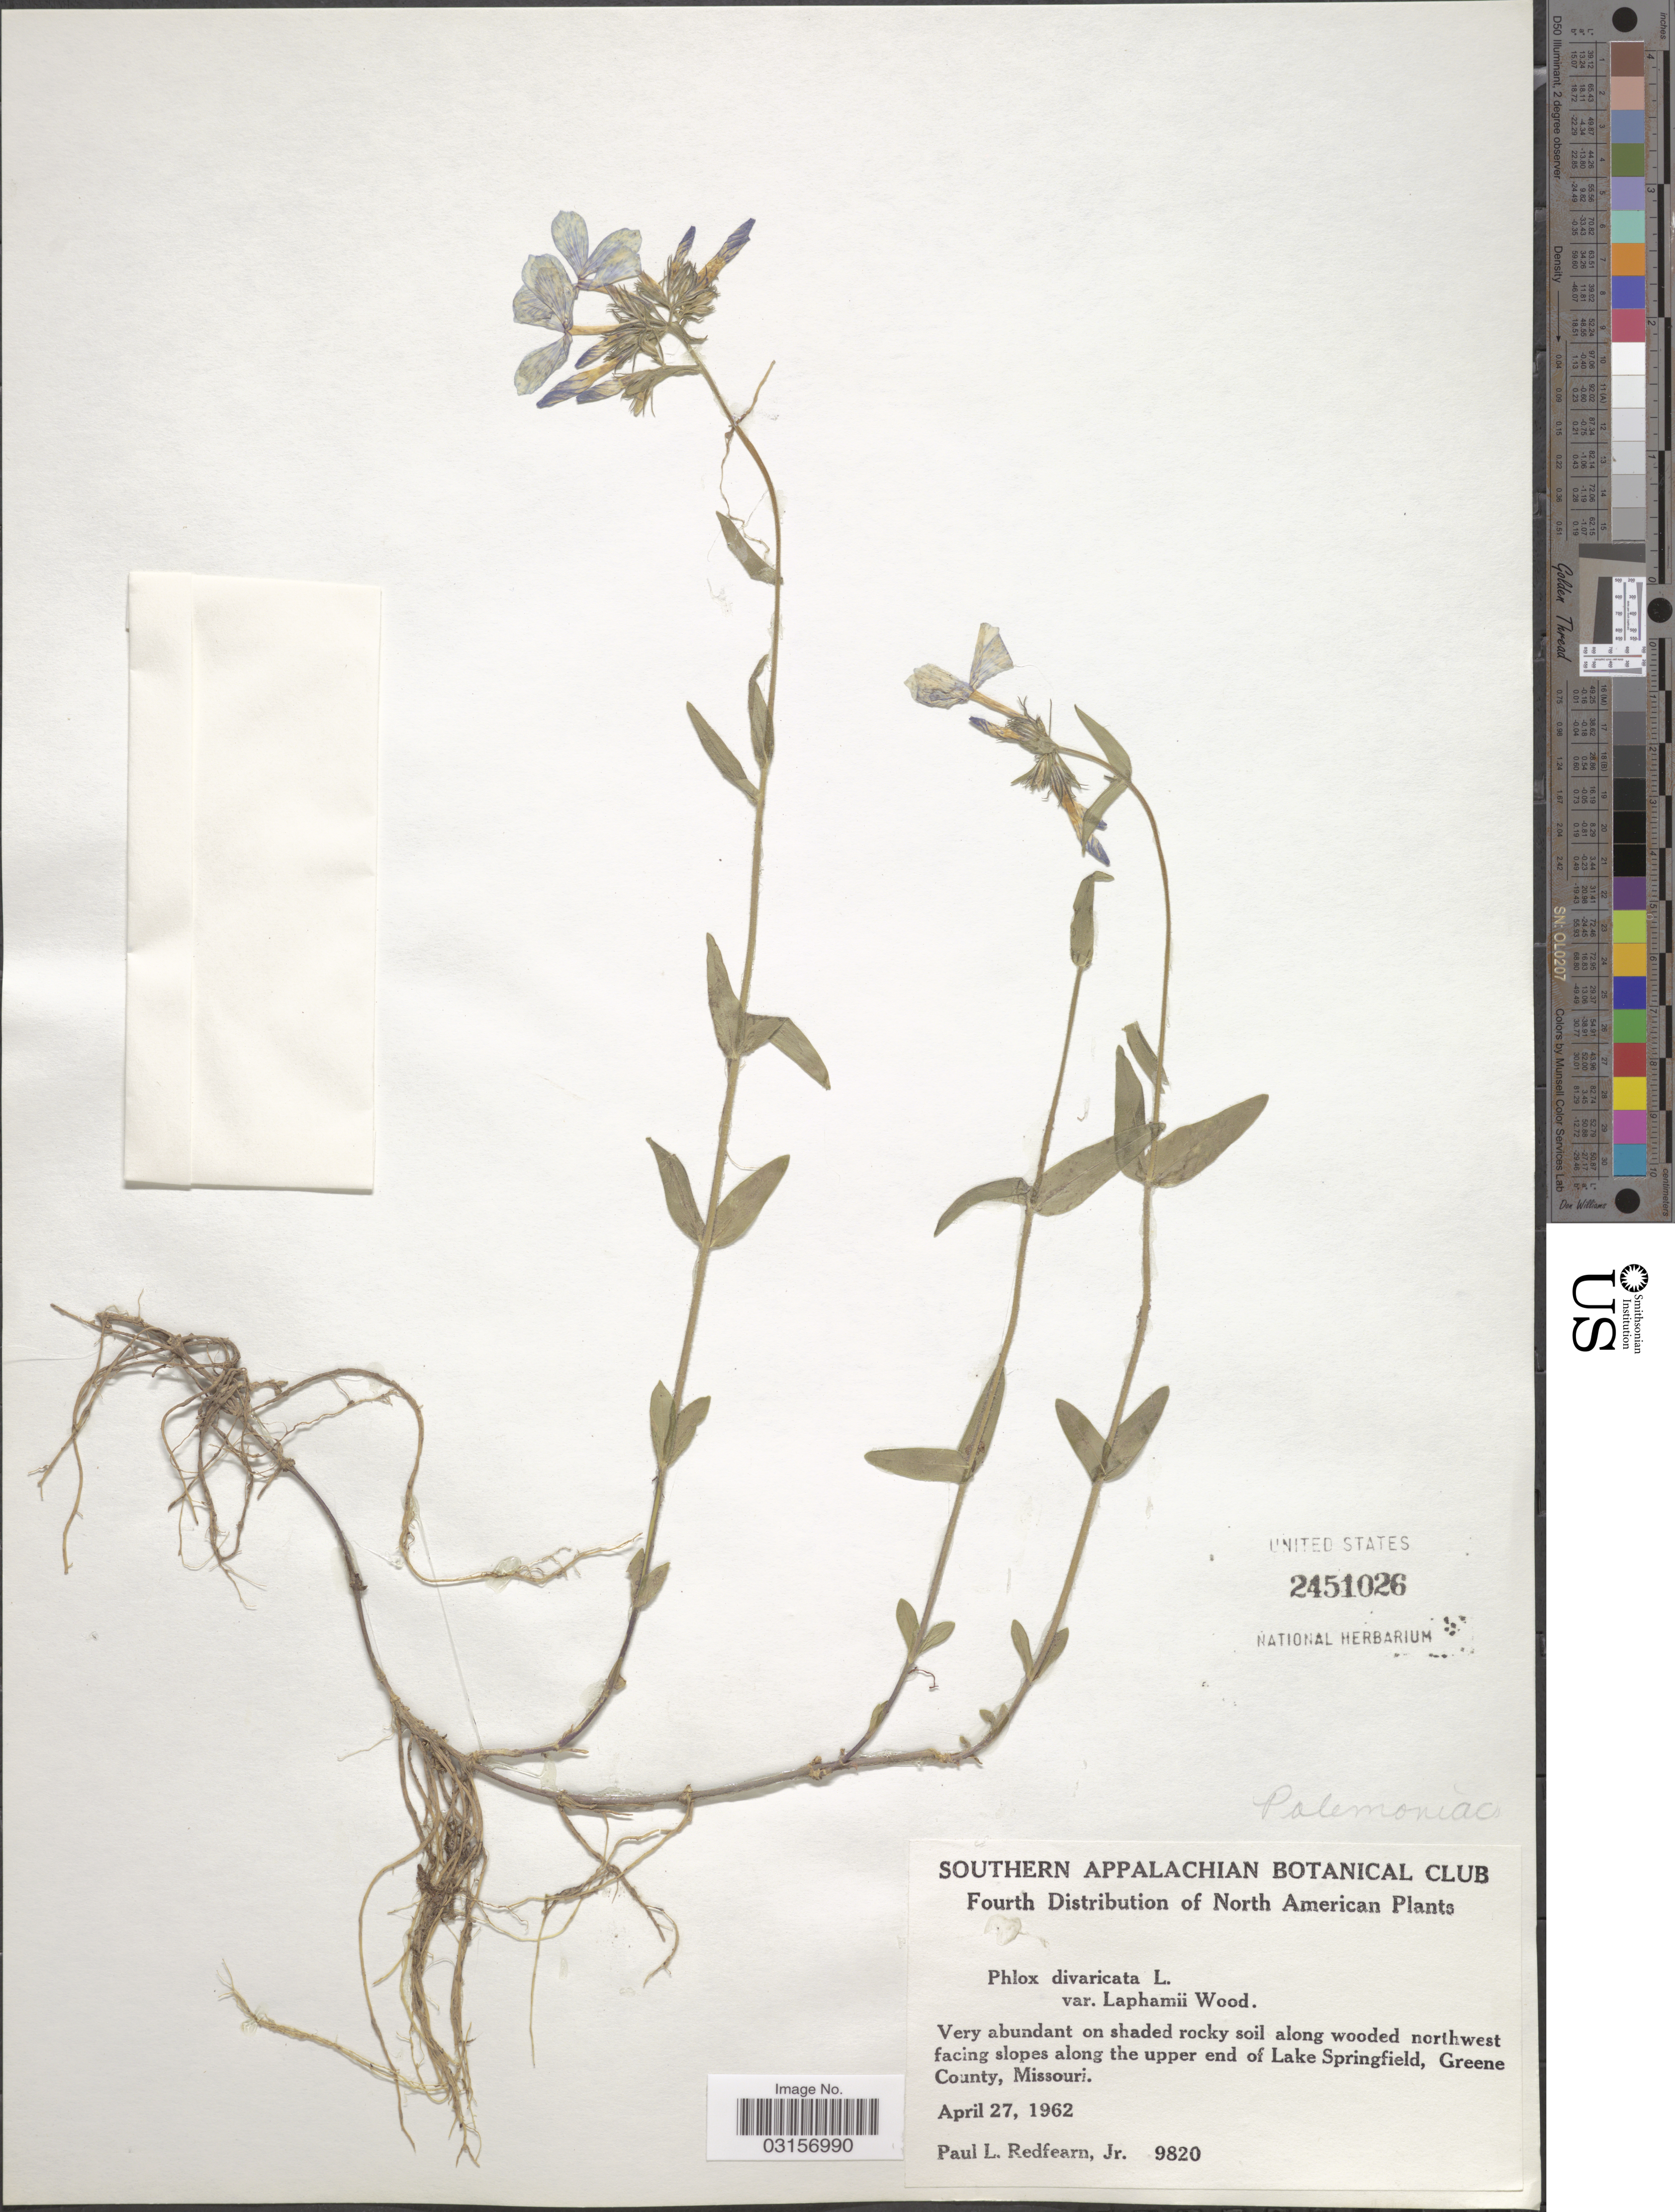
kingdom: Plantae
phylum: Tracheophyta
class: Magnoliopsida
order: Ericales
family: Polemoniaceae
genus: Phlox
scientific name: Phlox divaricata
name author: L.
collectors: P. Redfearn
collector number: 9820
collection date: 1962-04-27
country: United States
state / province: Missouri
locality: Southern Appalachian, Very abundant on shaded rocky soil along wooded northwest facing slopes along the upper end of Lake Springfield, Greene County.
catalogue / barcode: US 2451026